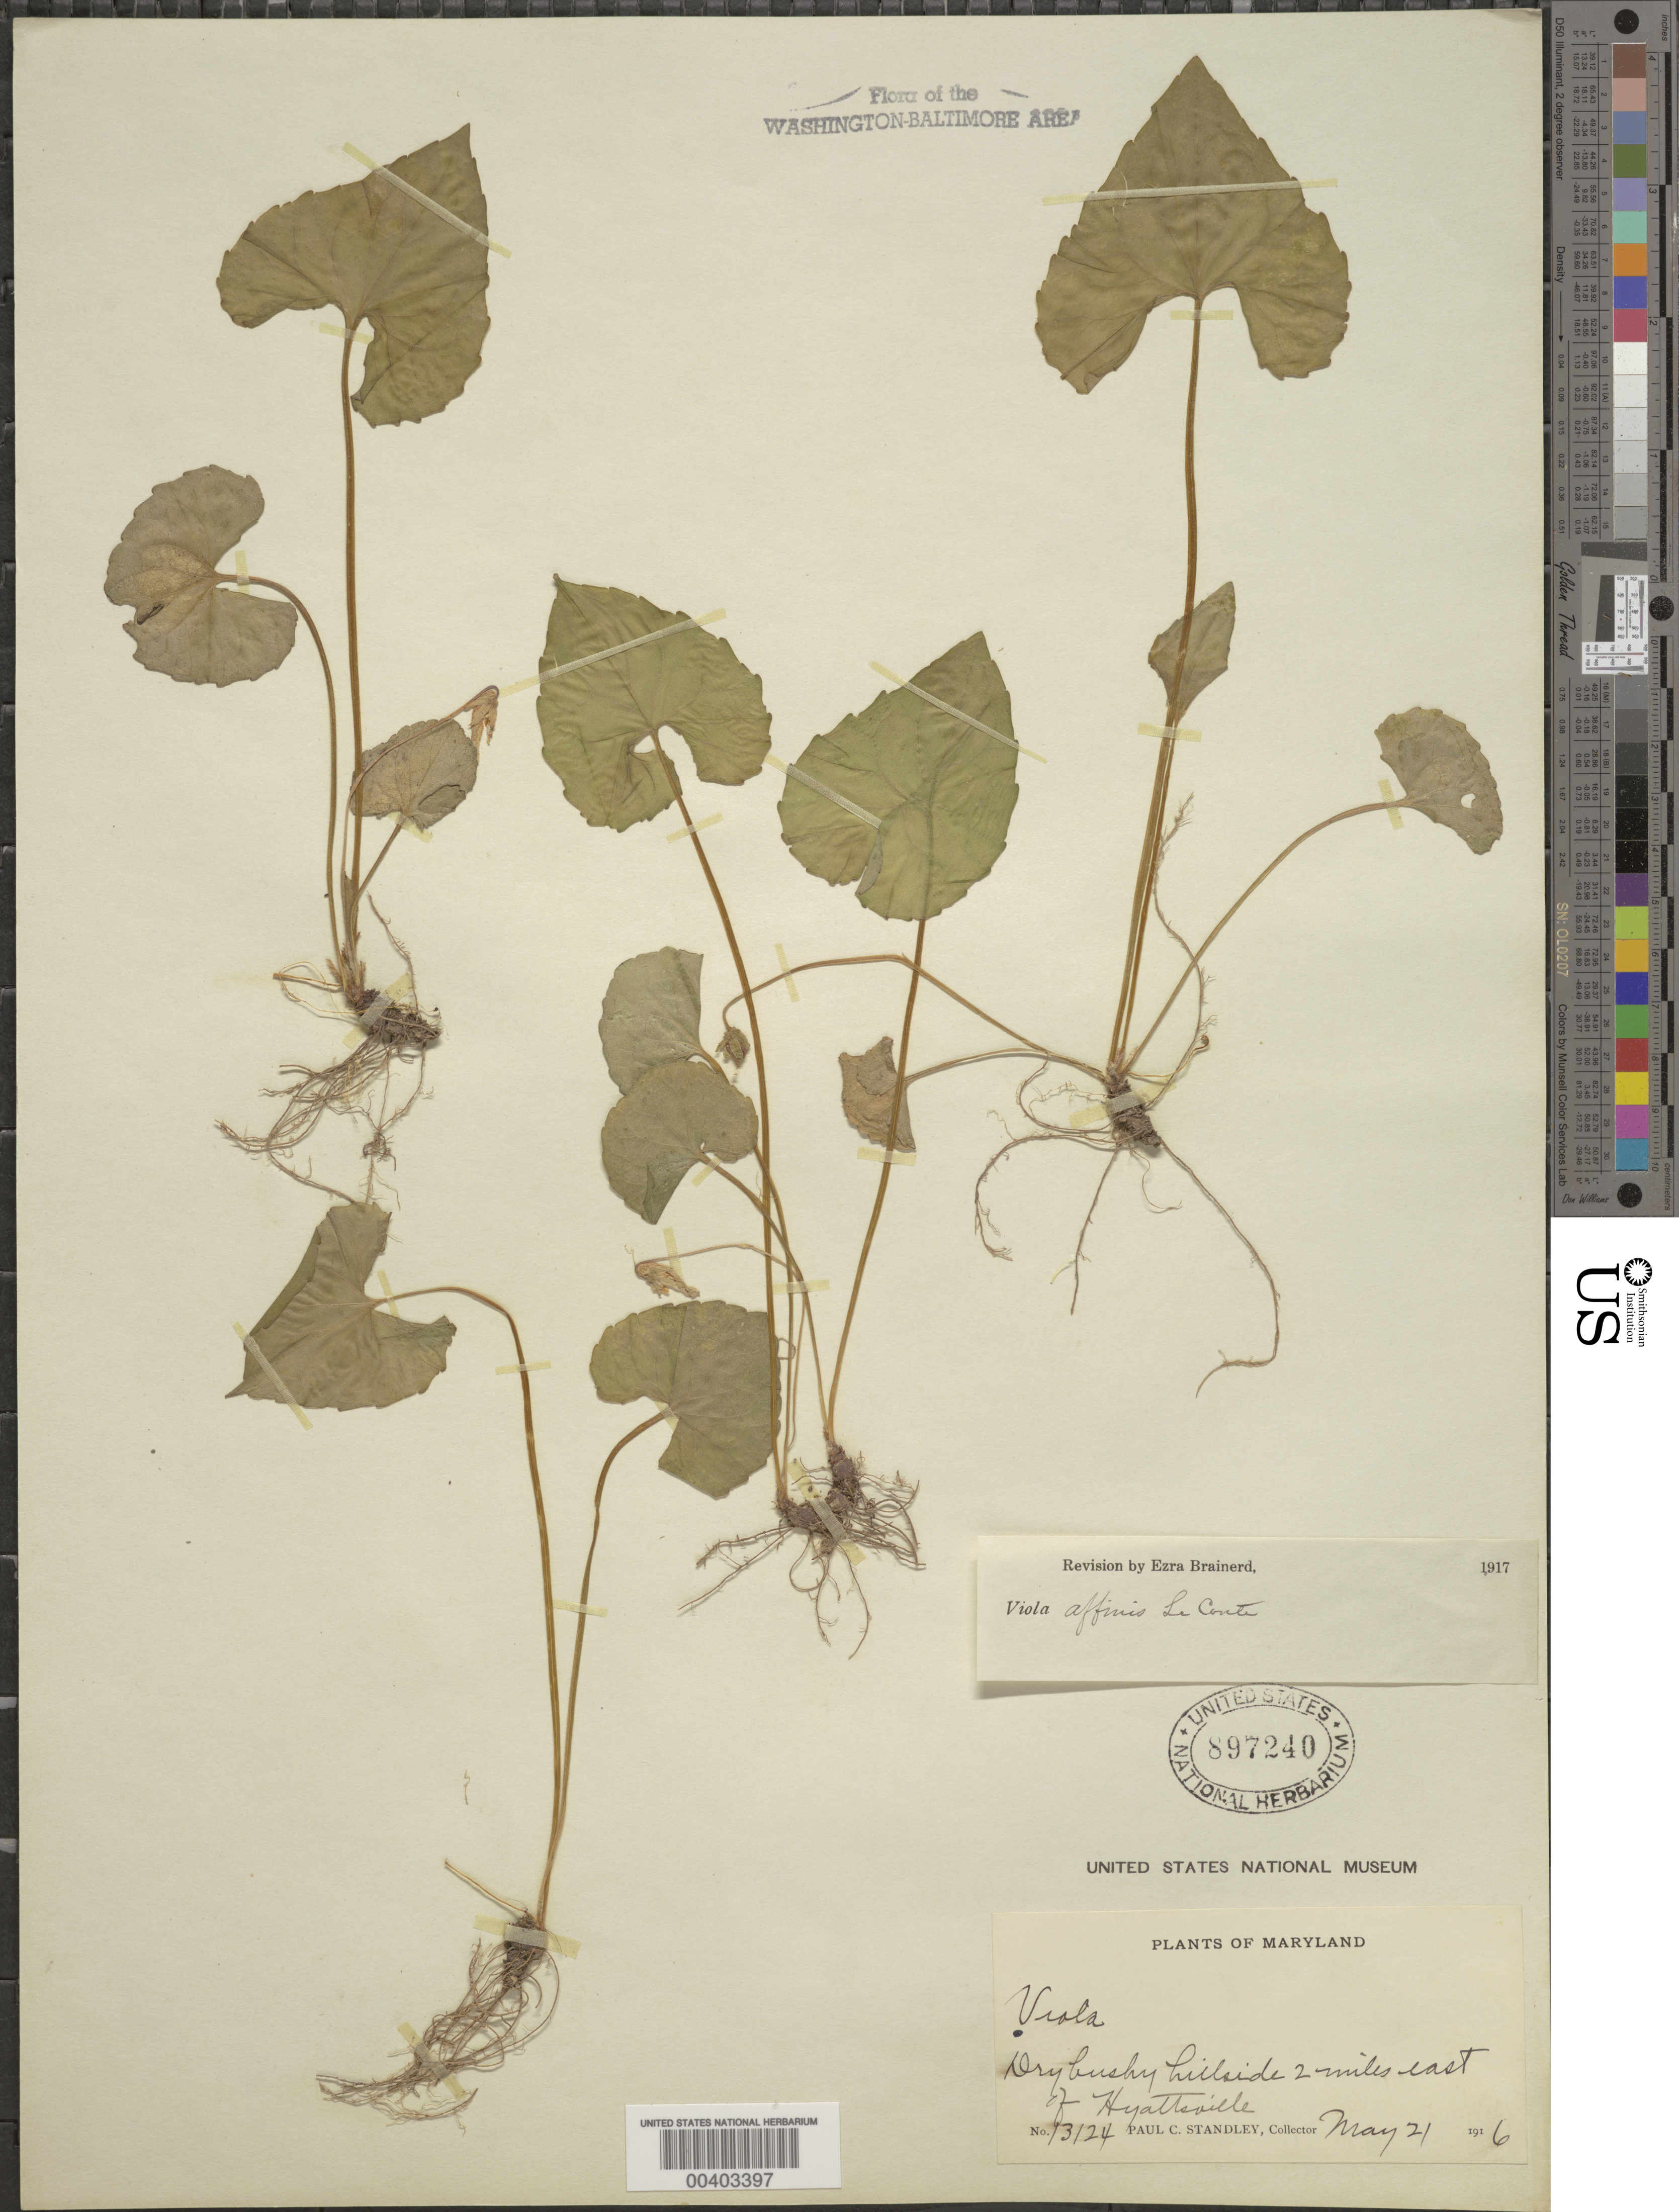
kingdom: Plantae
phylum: Tracheophyta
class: Magnoliopsida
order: Malpighiales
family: Violaceae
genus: Viola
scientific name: Viola sororia var. affinis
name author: (LeConte) McKinney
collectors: P. C. Standley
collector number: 13124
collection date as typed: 21 May 1916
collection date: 1916-05-21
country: United States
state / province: Maryland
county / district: Montgomery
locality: E of Hyattsville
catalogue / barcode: US 897240